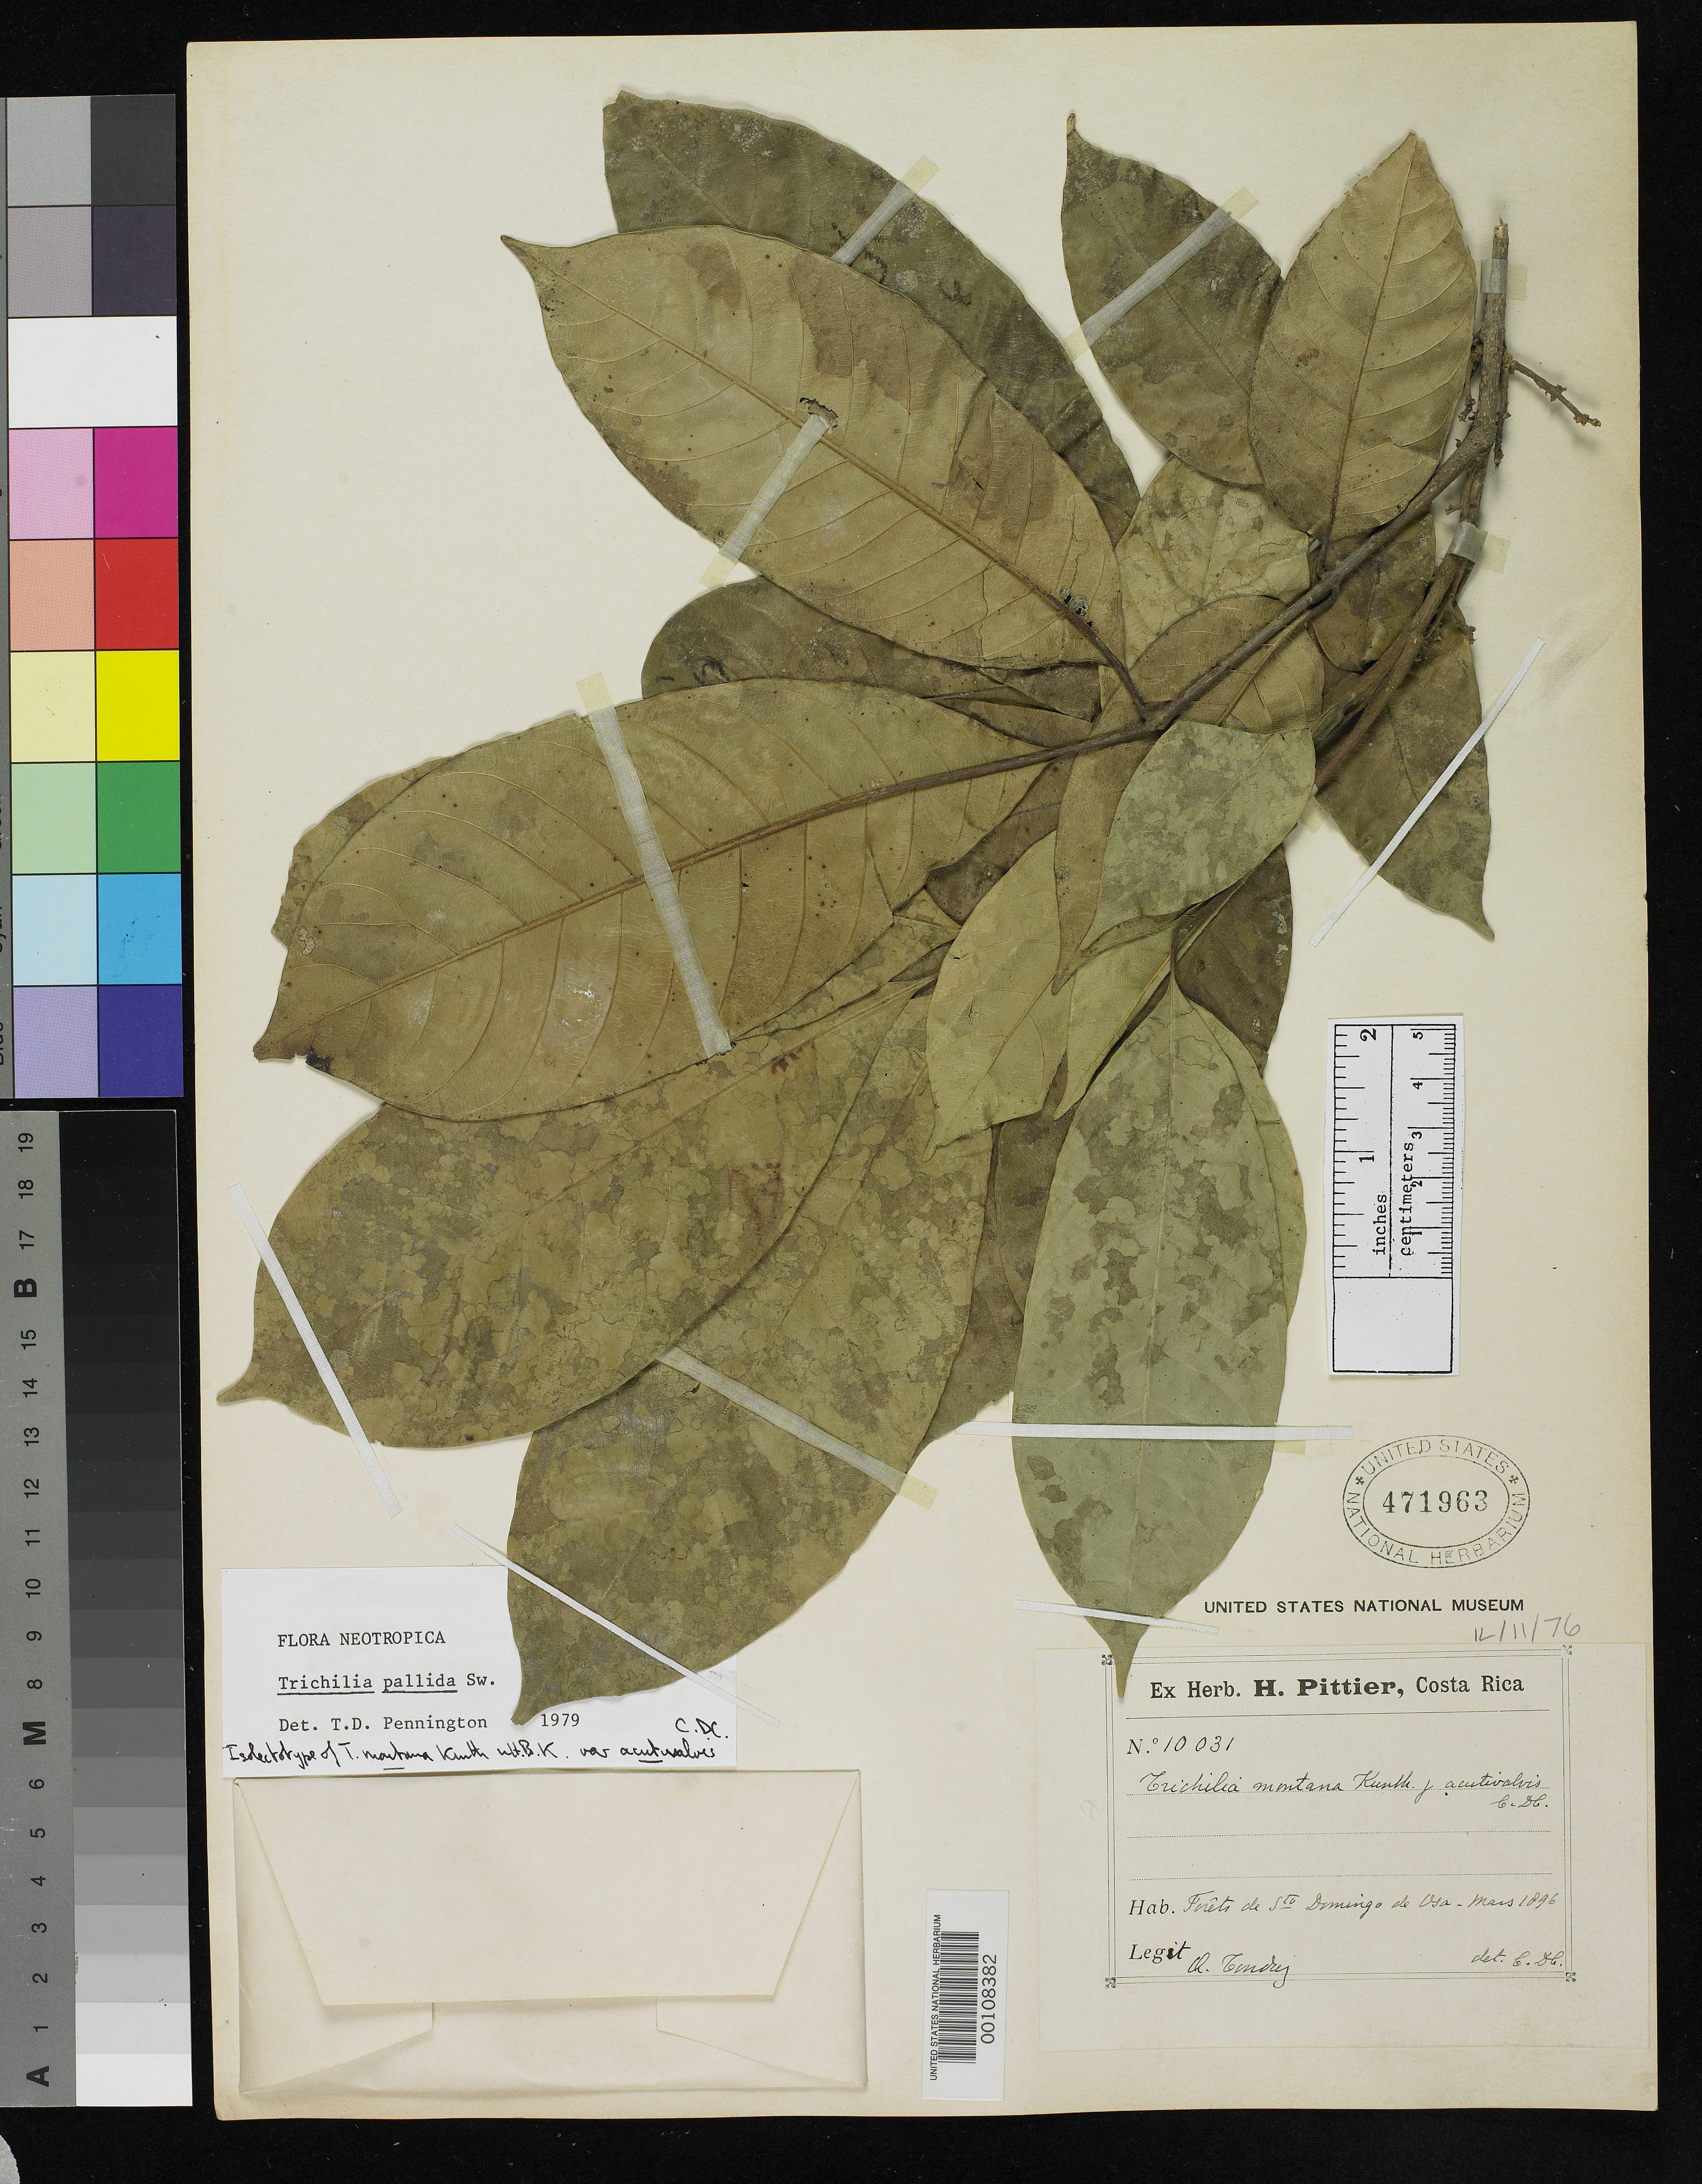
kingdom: Plantae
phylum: Tracheophyta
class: Magnoliopsida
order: Sapindales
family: Meliaceae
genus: Trichilia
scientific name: Trichilia montana var. acutivalvis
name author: C. DC.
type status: Isotype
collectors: A. Tonduz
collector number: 10031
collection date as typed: Mar 1896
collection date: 1896-03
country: Costa Rica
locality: Santo Domingo de Osa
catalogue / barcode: US 471963